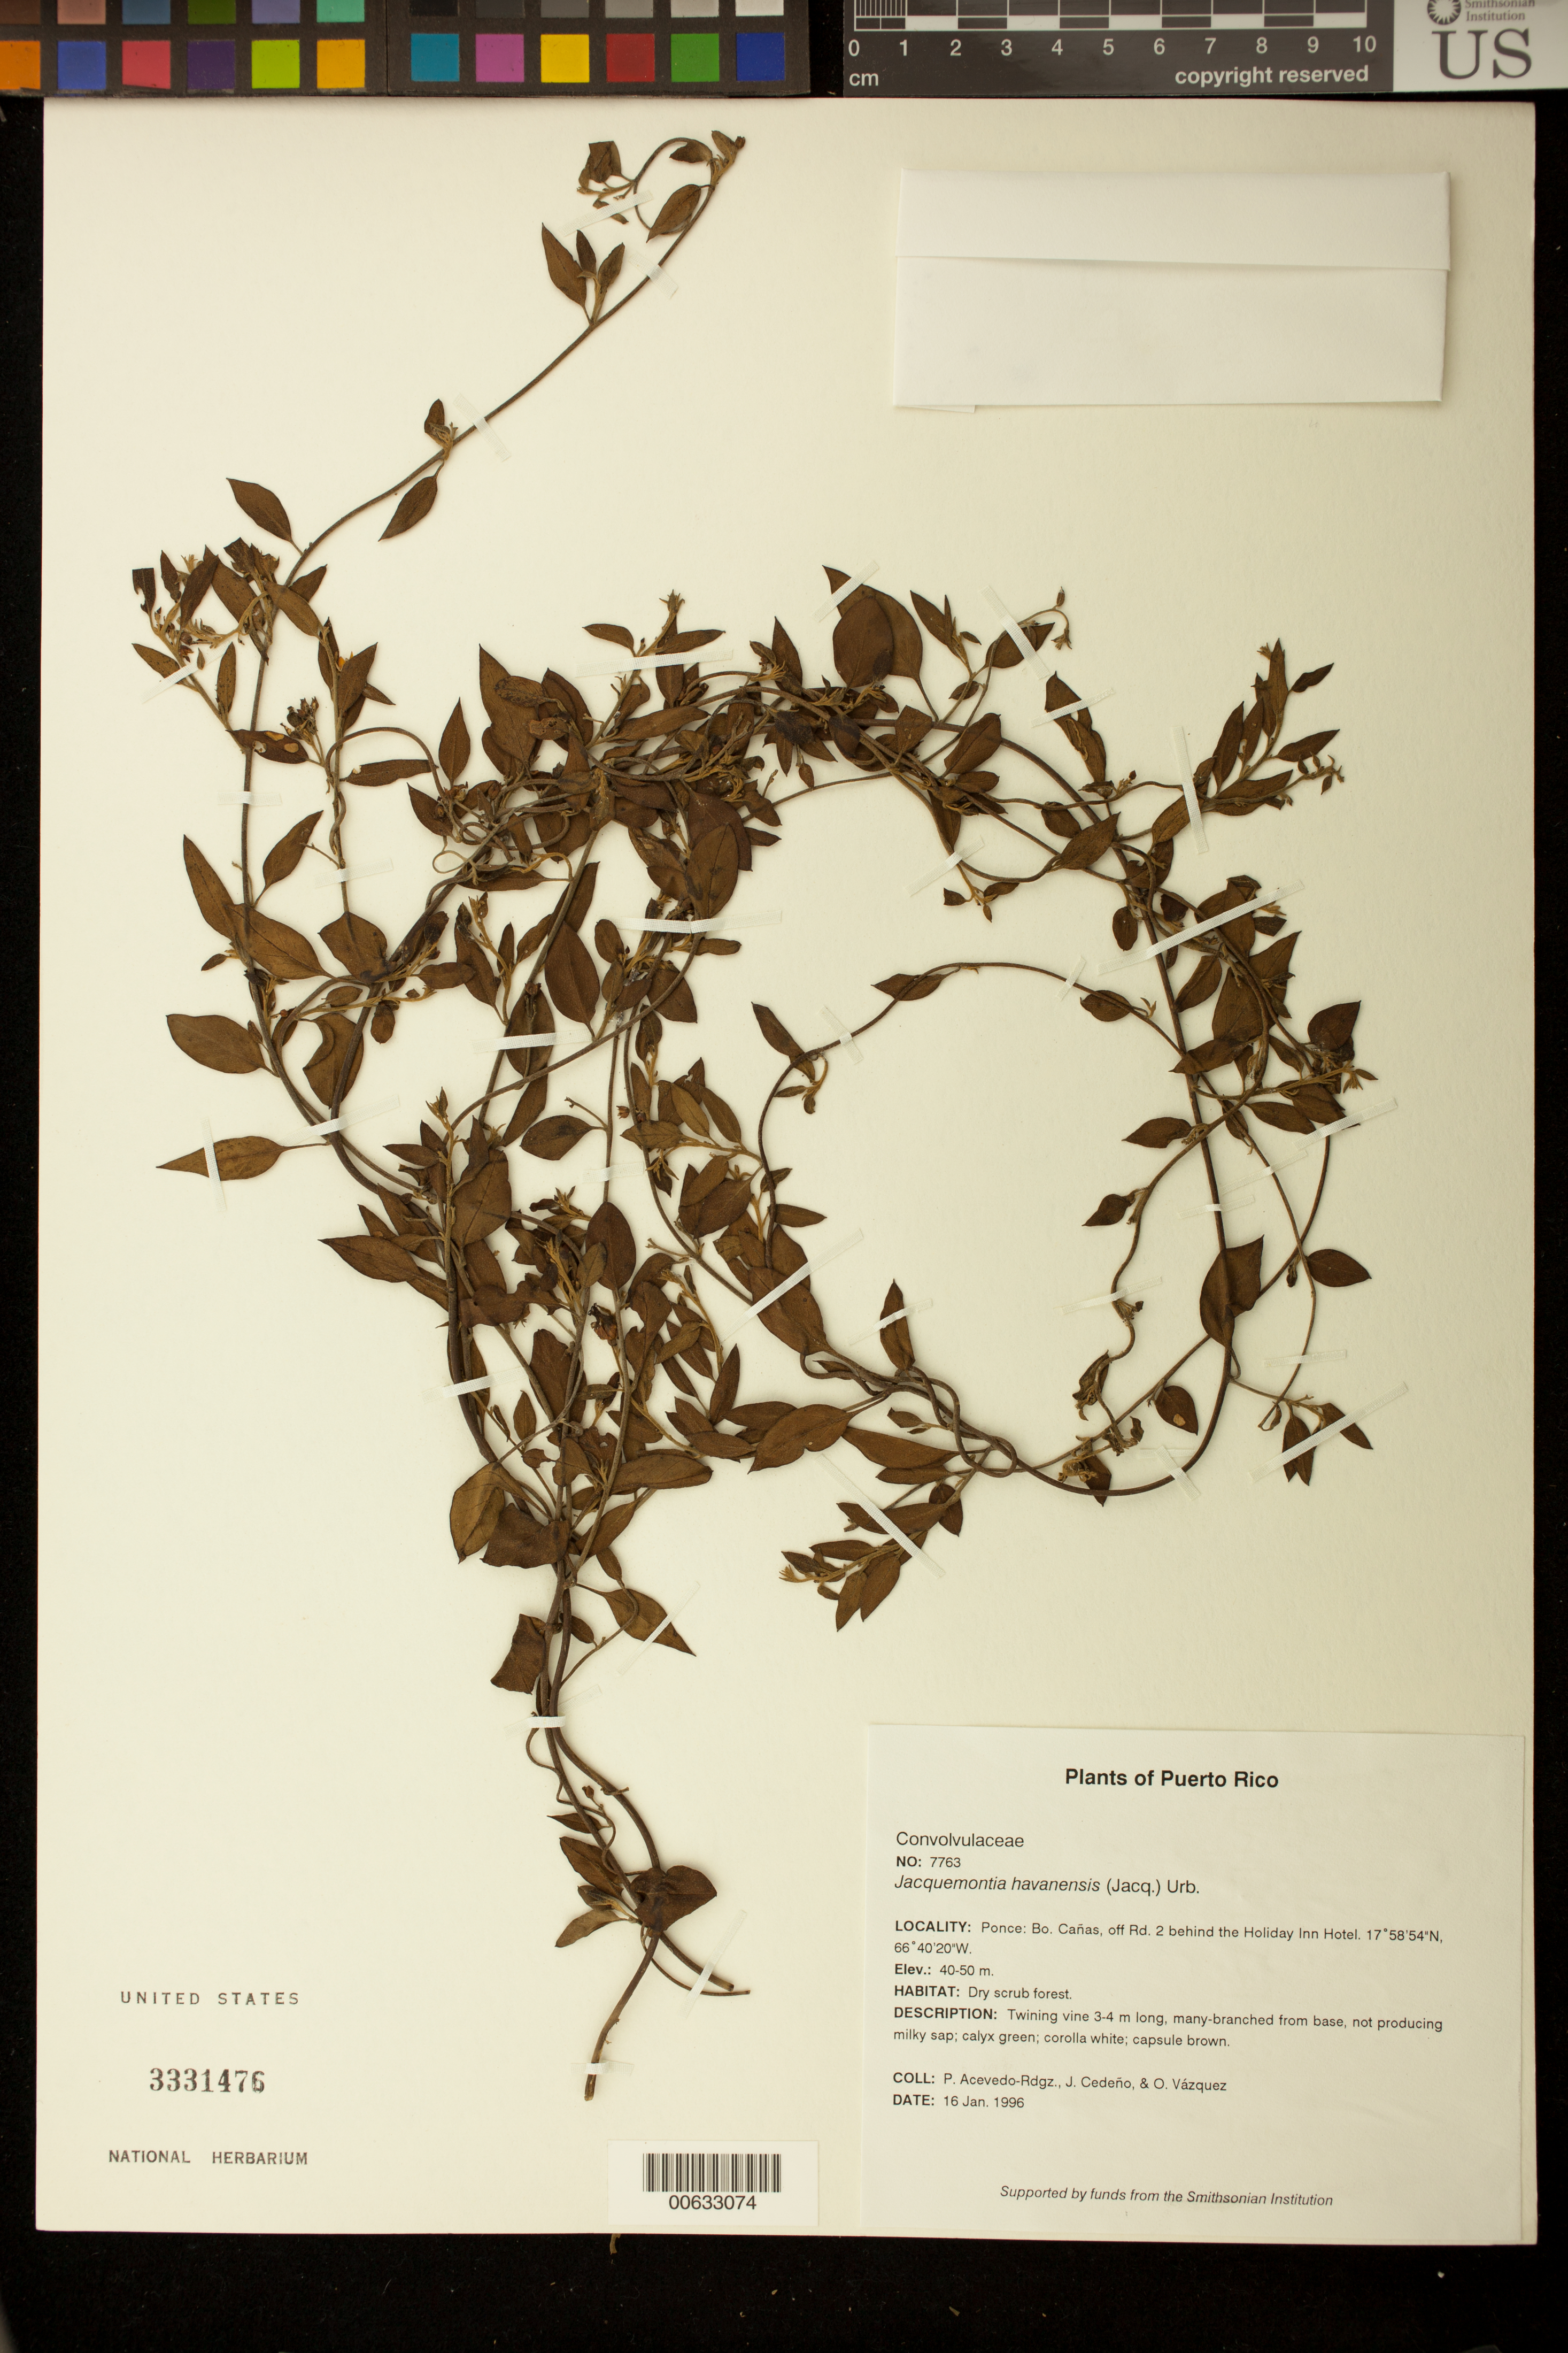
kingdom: Plantae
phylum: Tracheophyta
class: Magnoliopsida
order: Solanales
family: Convolvulaceae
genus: Jacquemontia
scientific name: Jacquemontia havanensis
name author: (Jacq.) Urb.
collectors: P. Acevedo-Rodr. & J. A. Cedeño M.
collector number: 7763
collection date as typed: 16 Jan 1996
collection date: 1996-01-16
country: Puerto Rico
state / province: Ponce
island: Puerto Rico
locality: Ponce: Bo. Cañas, off Rd. 2 behind the Holiday Inn Hotel.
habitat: Dry scrub forest.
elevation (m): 40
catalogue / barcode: US 3331476